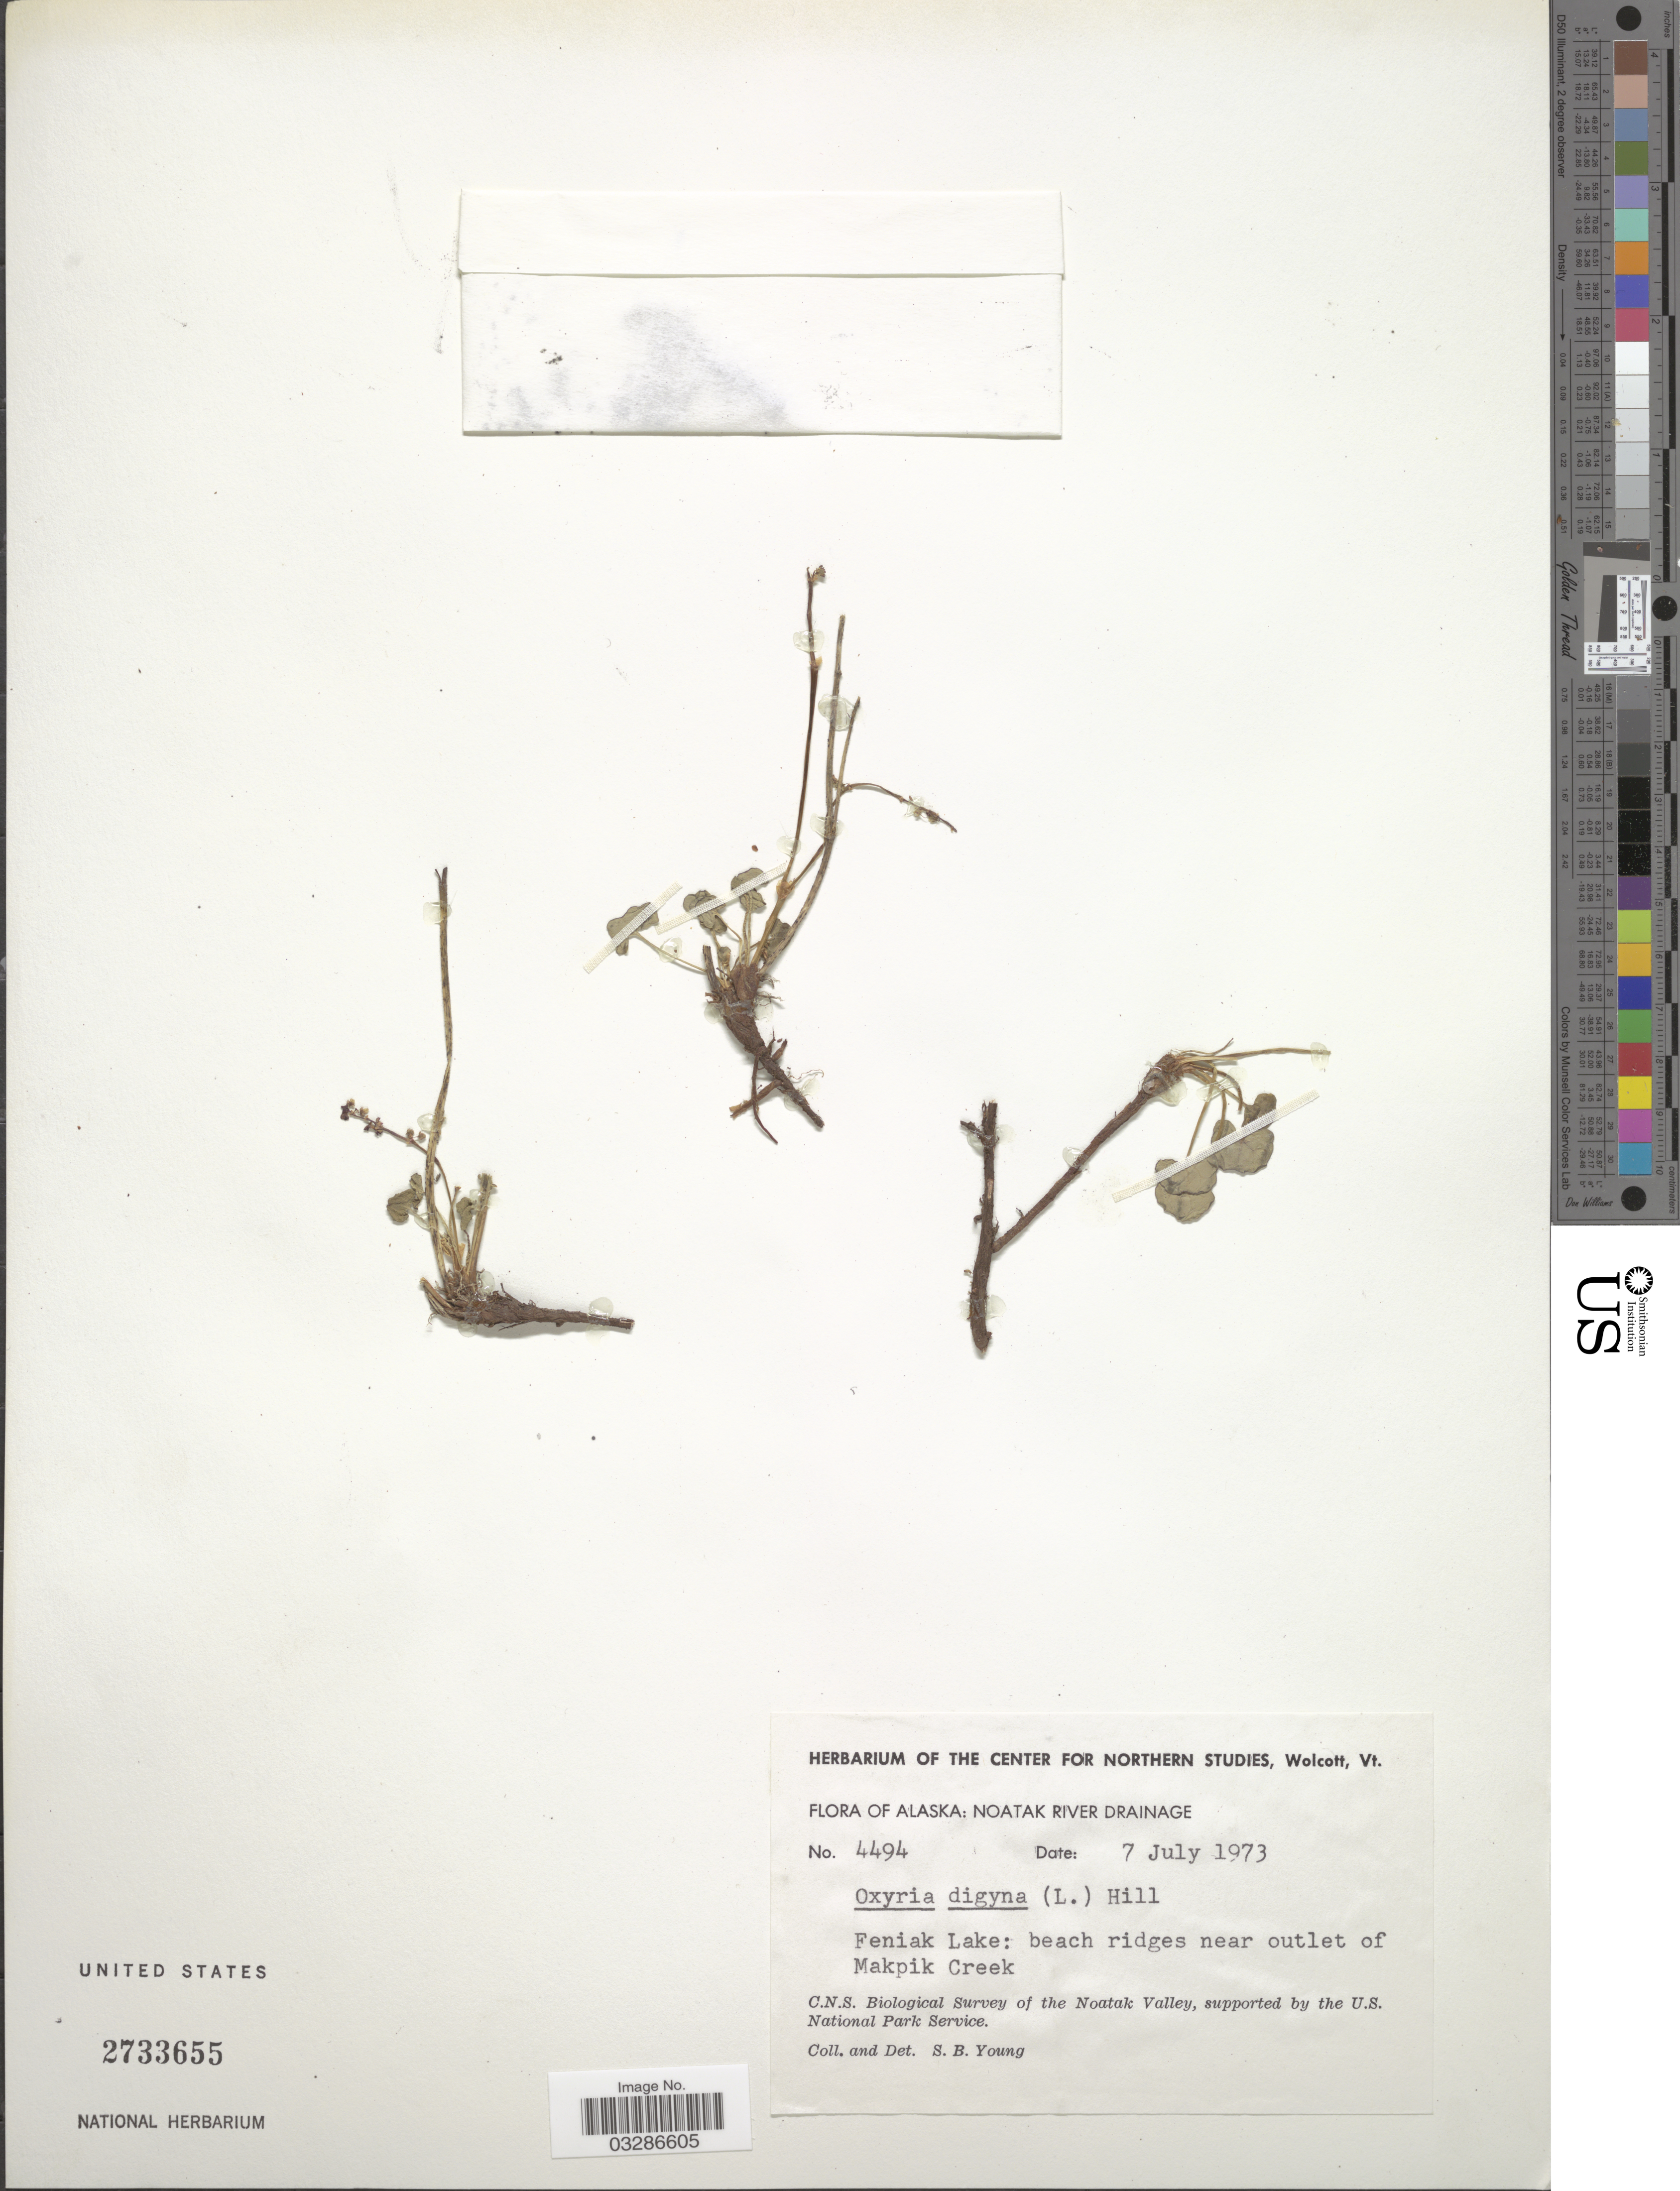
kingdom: Plantae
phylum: Tracheophyta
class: Magnoliopsida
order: Caryophyllales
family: Polygonaceae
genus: Oxyria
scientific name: Oxyria digyna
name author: (L.) Hill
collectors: S. Young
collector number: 4494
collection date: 1973-07-07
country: United States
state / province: Alaska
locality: Noatak River Drainage, Feniak Lake: beach ridges near outlet of Makpik Creek.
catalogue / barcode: US 2733655